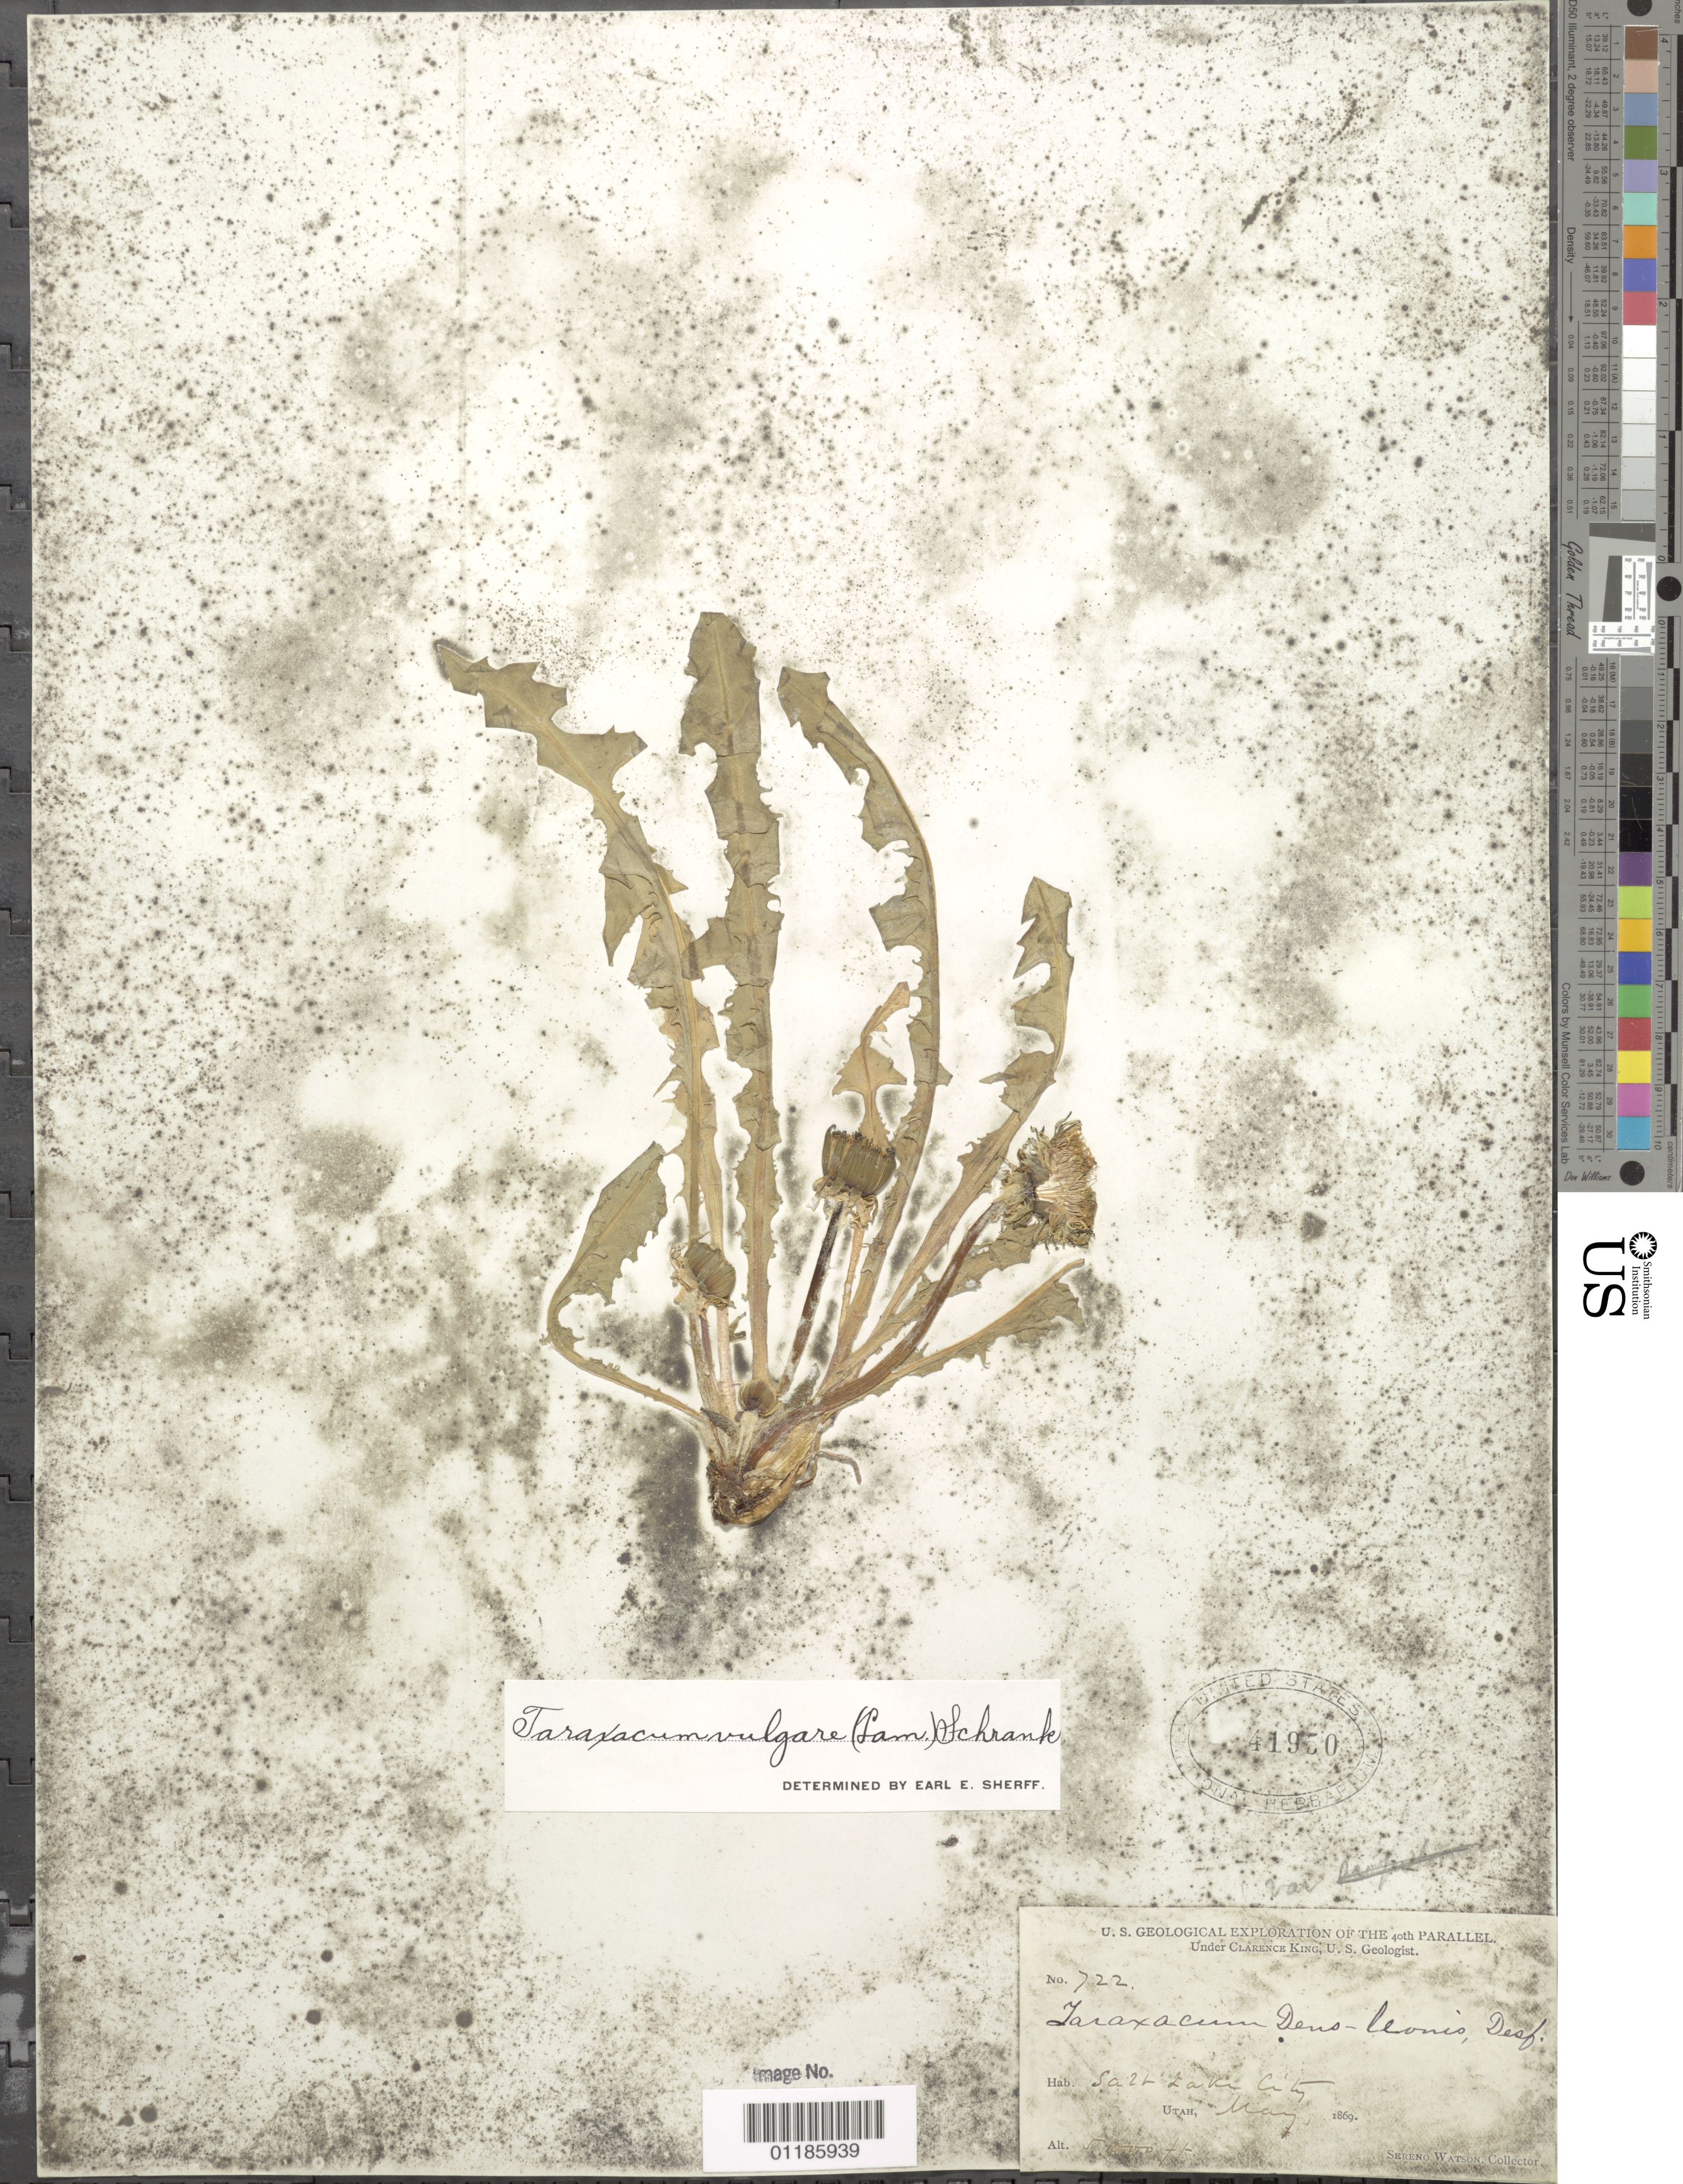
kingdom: Plantae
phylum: Tracheophyta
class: Magnoliopsida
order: Asterales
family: Asteraceae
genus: Taraxacum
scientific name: Taraxacum officinale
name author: G.H. Weber ex F.H. Wigg.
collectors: S. Watson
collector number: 722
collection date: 1869-05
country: United States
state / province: Utah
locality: Salt Lake City, N. Utah.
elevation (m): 1524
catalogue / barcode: US 41950